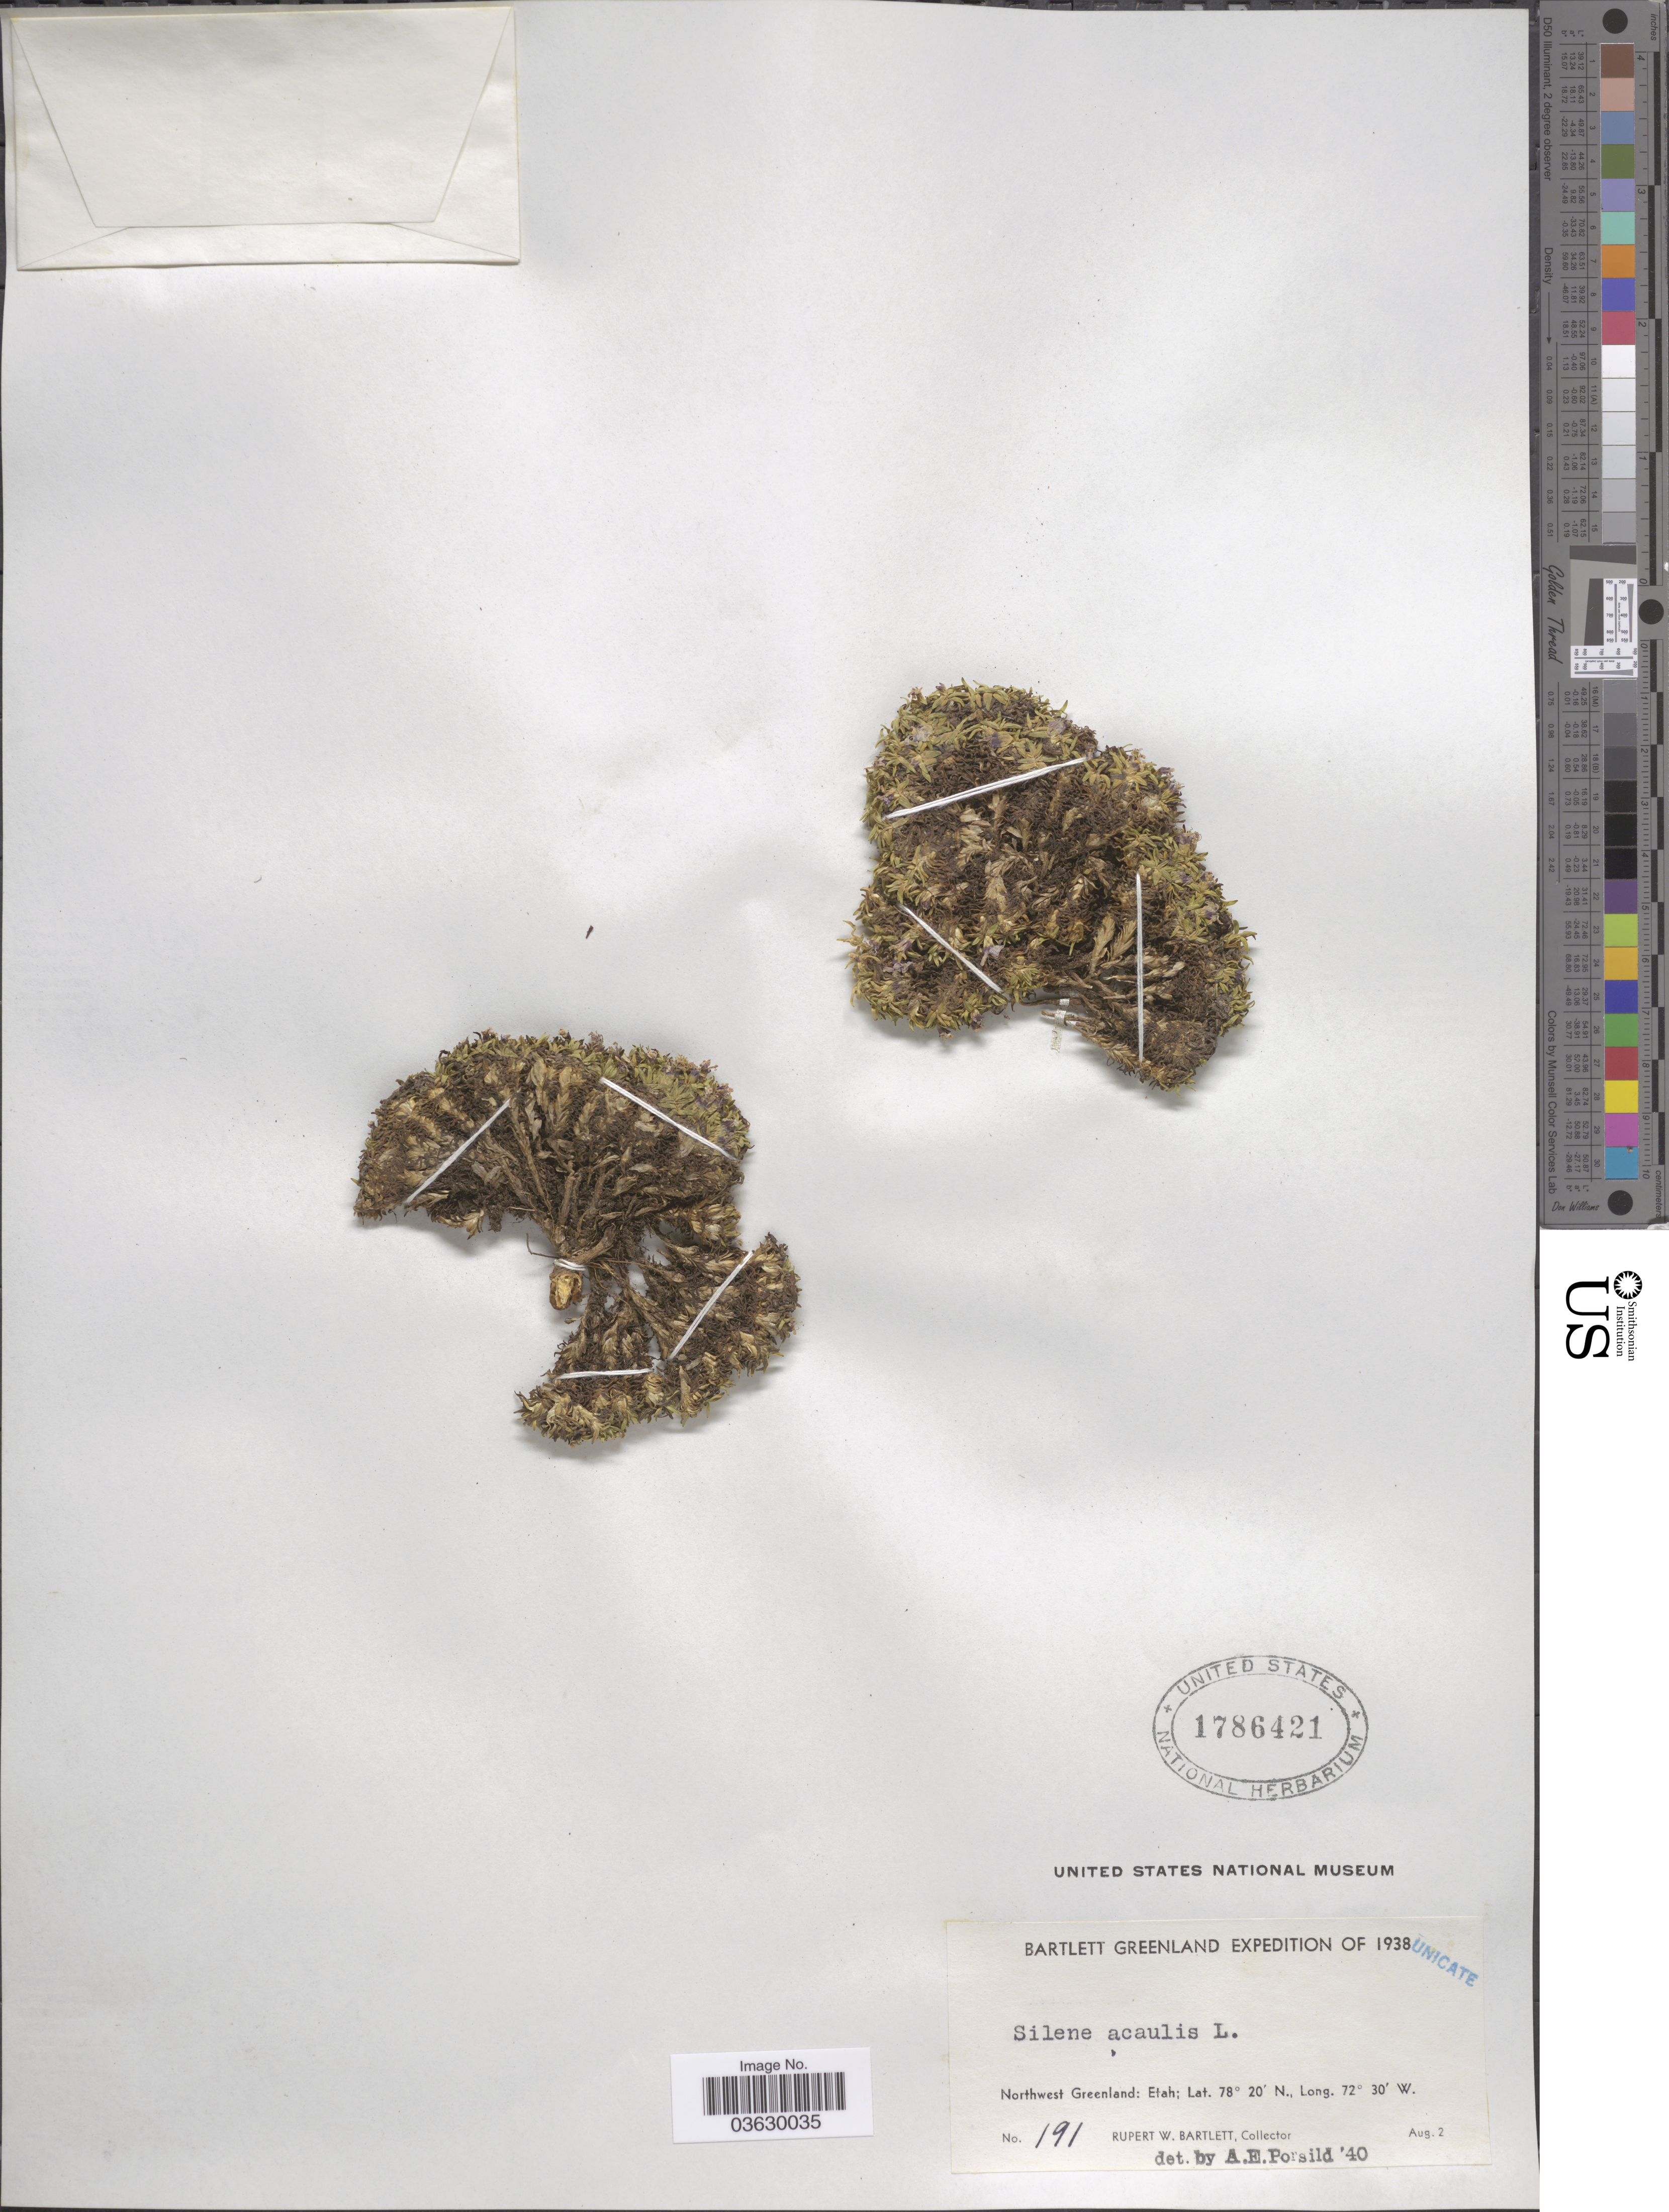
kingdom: Plantae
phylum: Tracheophyta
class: Magnoliopsida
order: Caryophyllales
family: Caryophyllaceae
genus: Silene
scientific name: Silene acaulis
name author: (L.) Jacq.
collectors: R. W. Bartlett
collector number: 191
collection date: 1938-08-02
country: Greenland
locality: Northwest Greenland: Etah.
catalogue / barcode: US 1786421